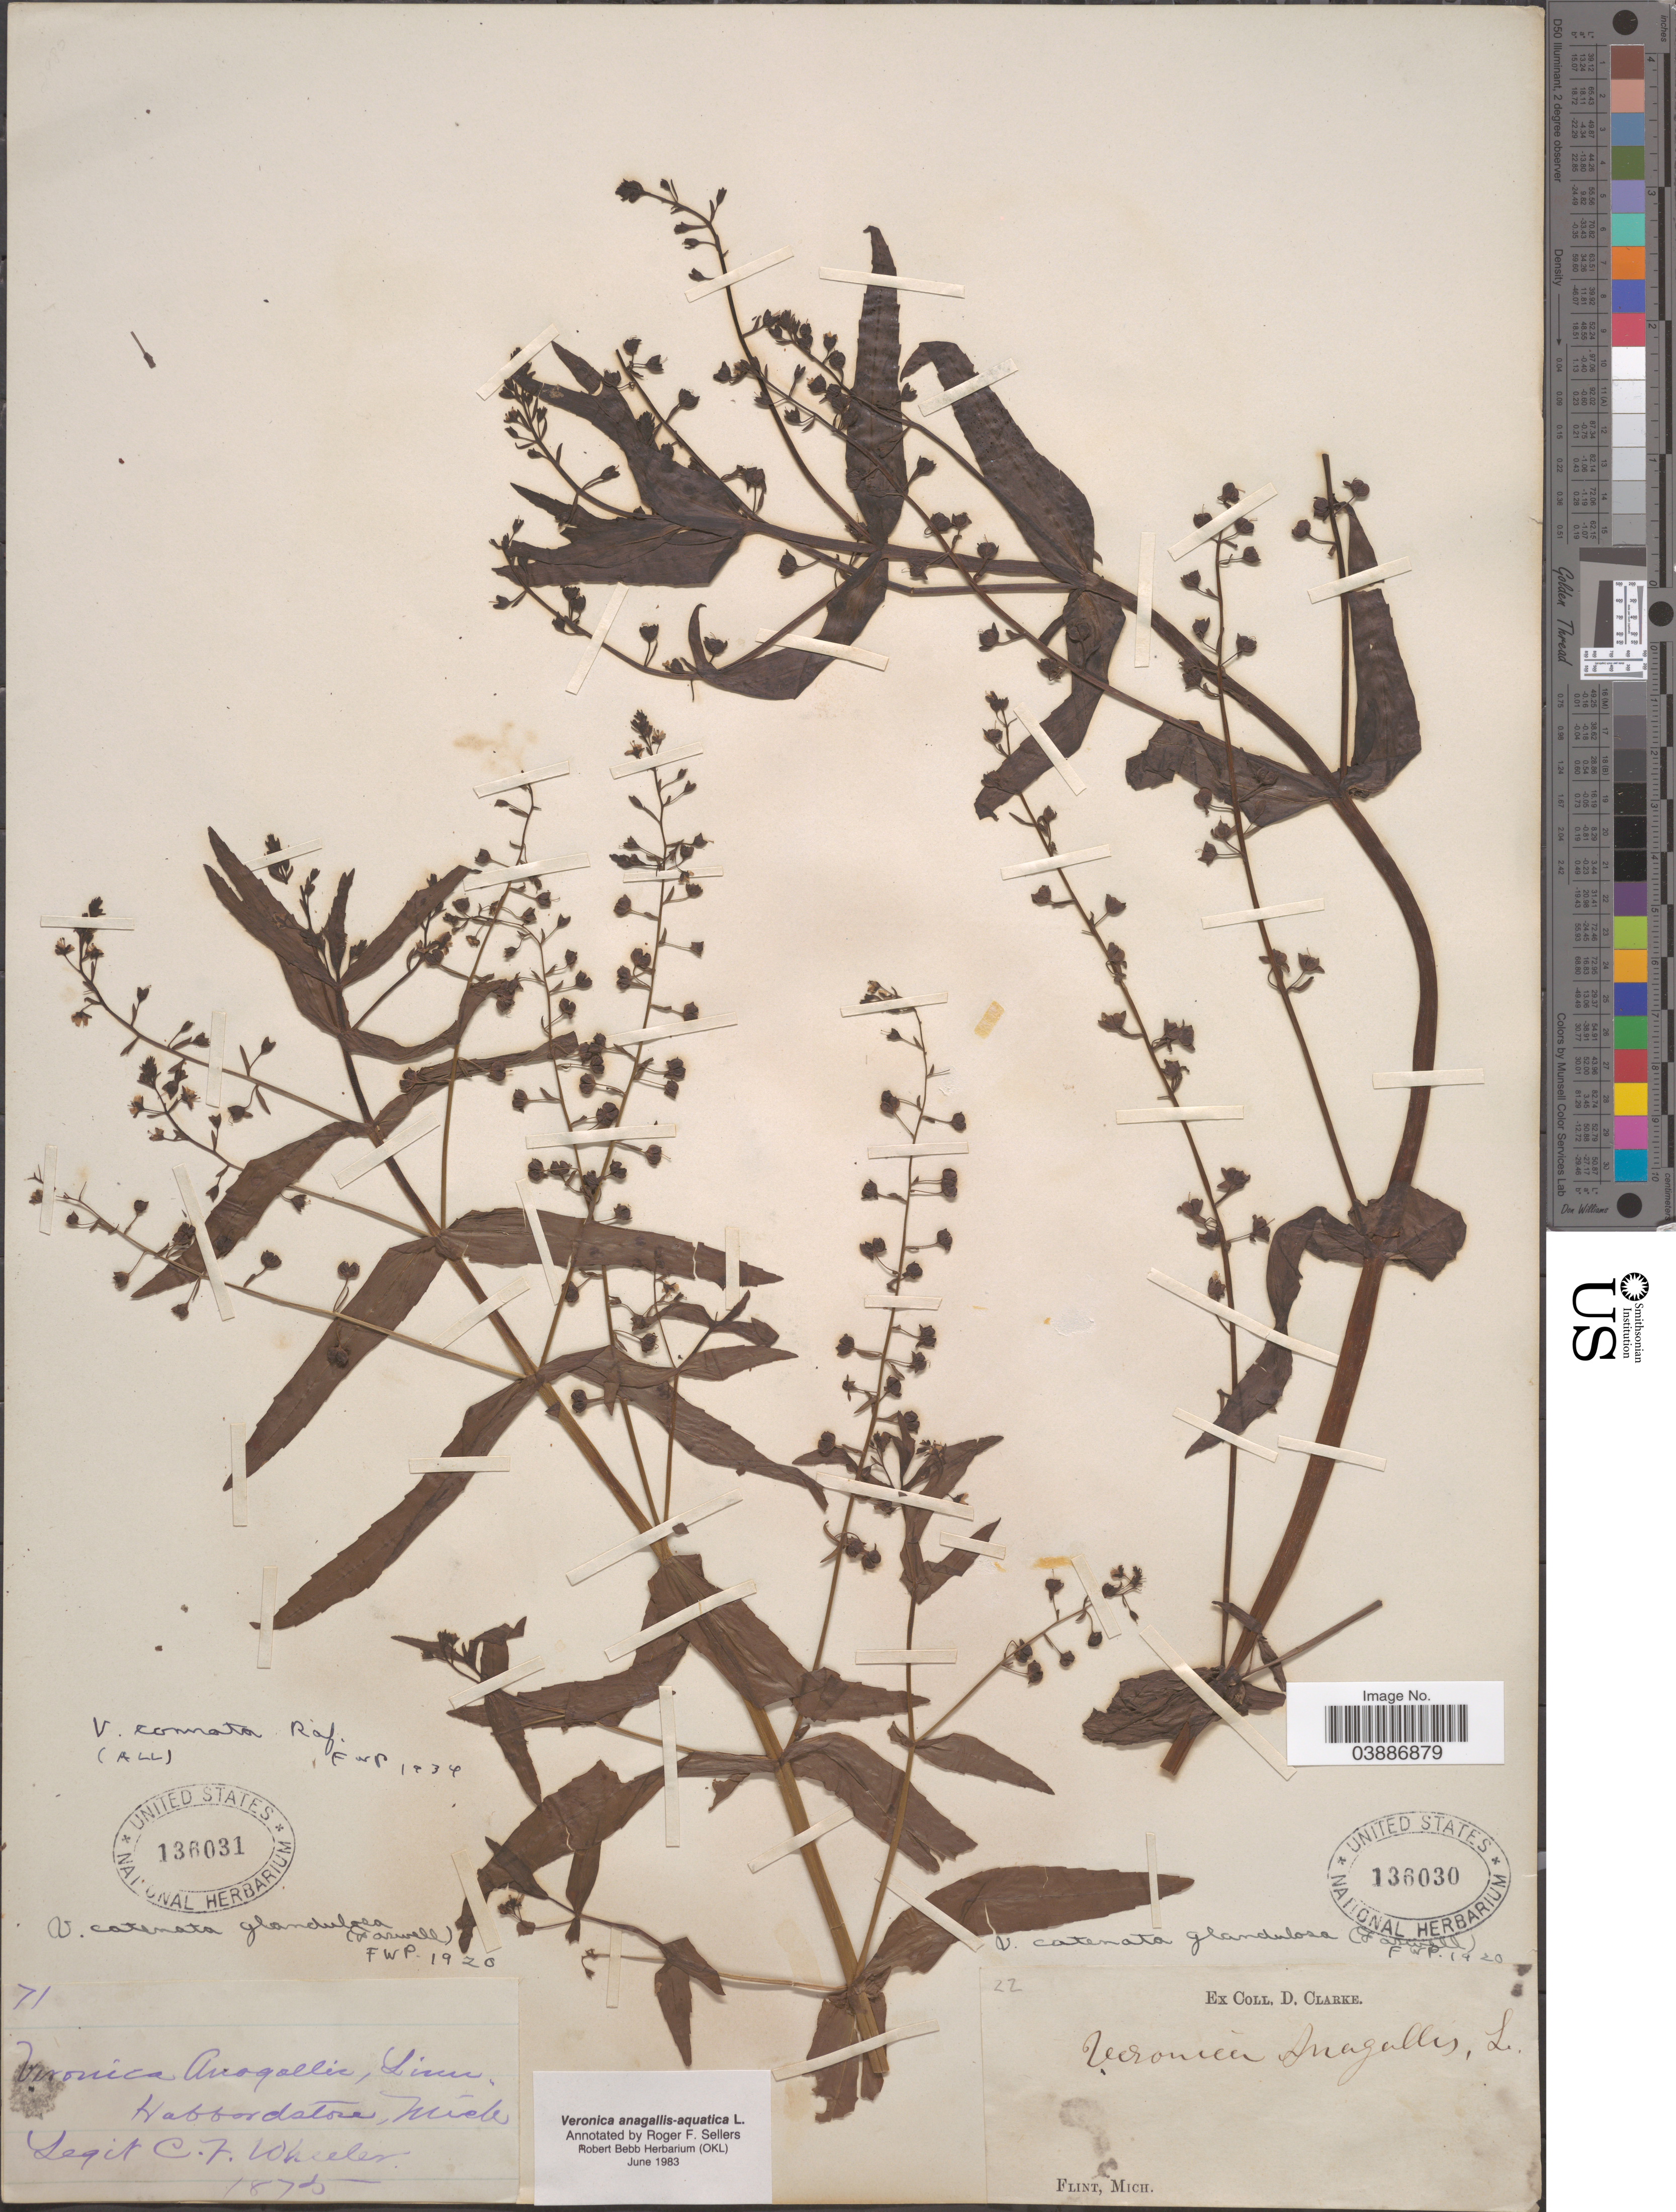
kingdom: Plantae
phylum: Tracheophyta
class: Magnoliopsida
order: Lamiales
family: Plantaginaceae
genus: Veronica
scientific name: Veronica anagallis-aquatica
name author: L.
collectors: D. Clarke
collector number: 22?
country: United States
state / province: Michigan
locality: Flint.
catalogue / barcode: US 136030